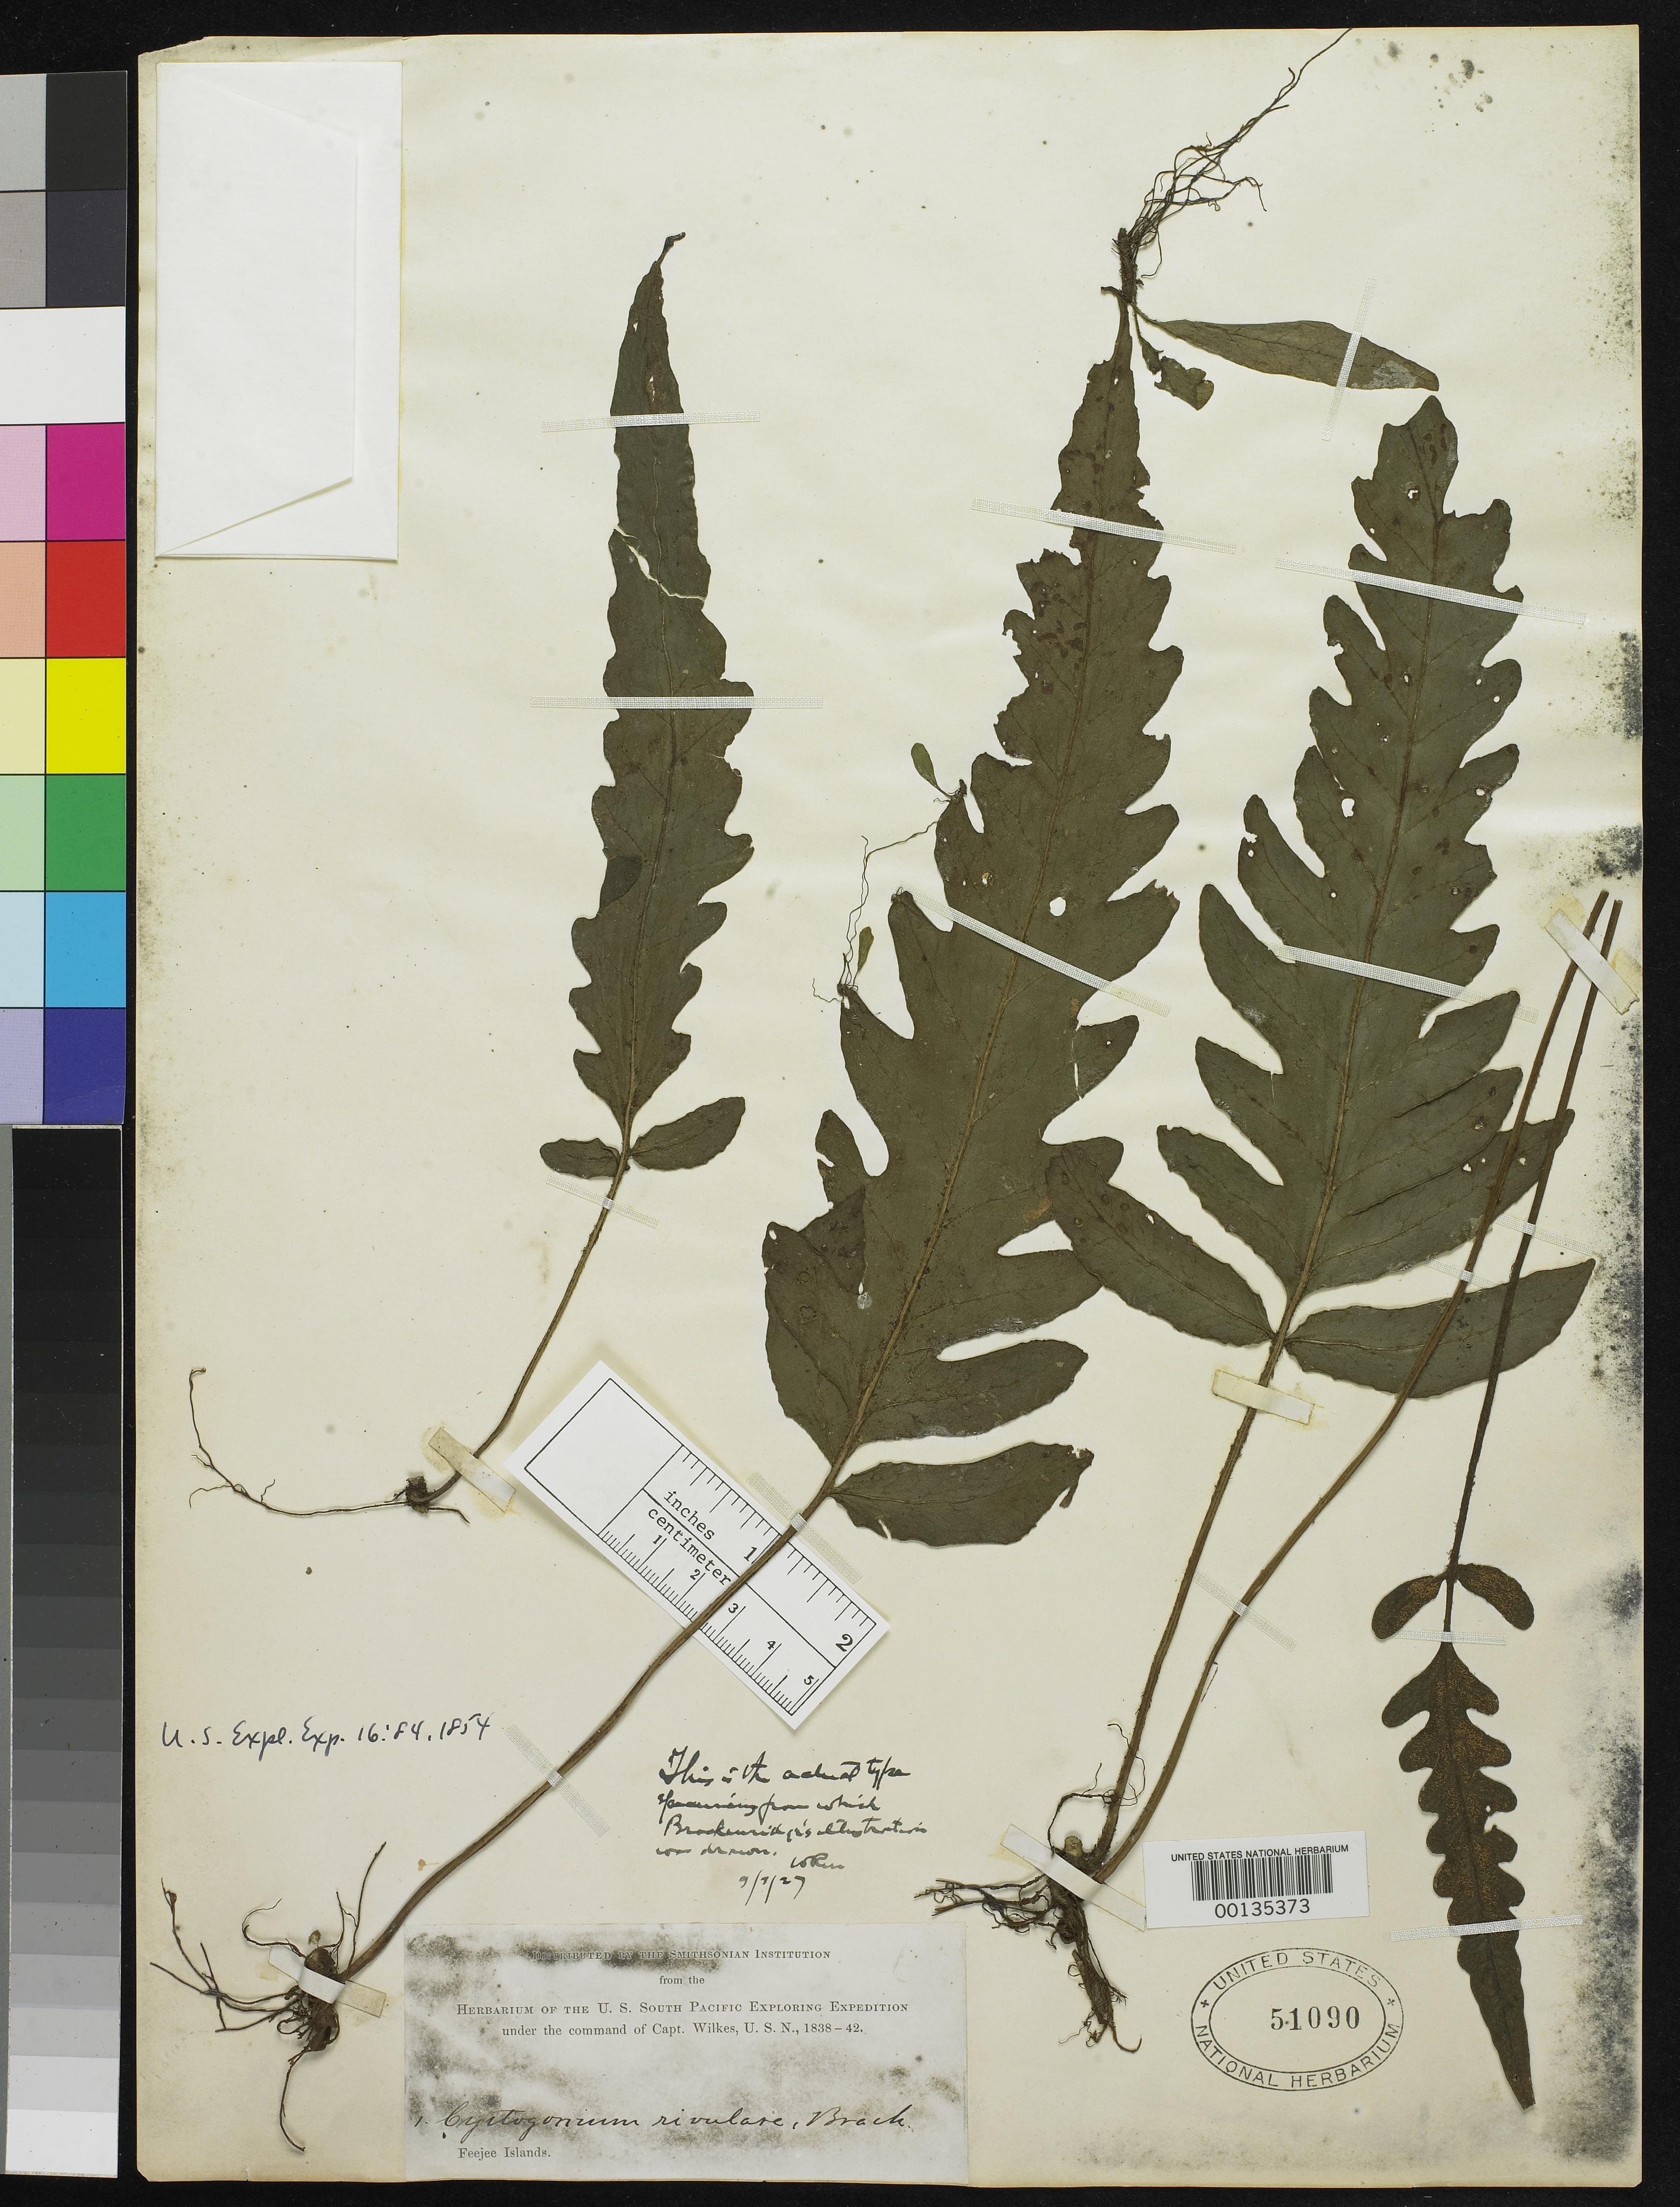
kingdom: Plantae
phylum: Tracheophyta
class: Polypodiopsida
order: Polypodiales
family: Dryopteridaceae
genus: Cyrtogonium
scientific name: Cyrtogonium rivulare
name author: Brack. in Wilkes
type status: Holotype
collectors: Wilkes Explor. Exped.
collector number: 1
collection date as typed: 1838 to -- --- 1842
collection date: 1838/1842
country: Fiji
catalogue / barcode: US 51090